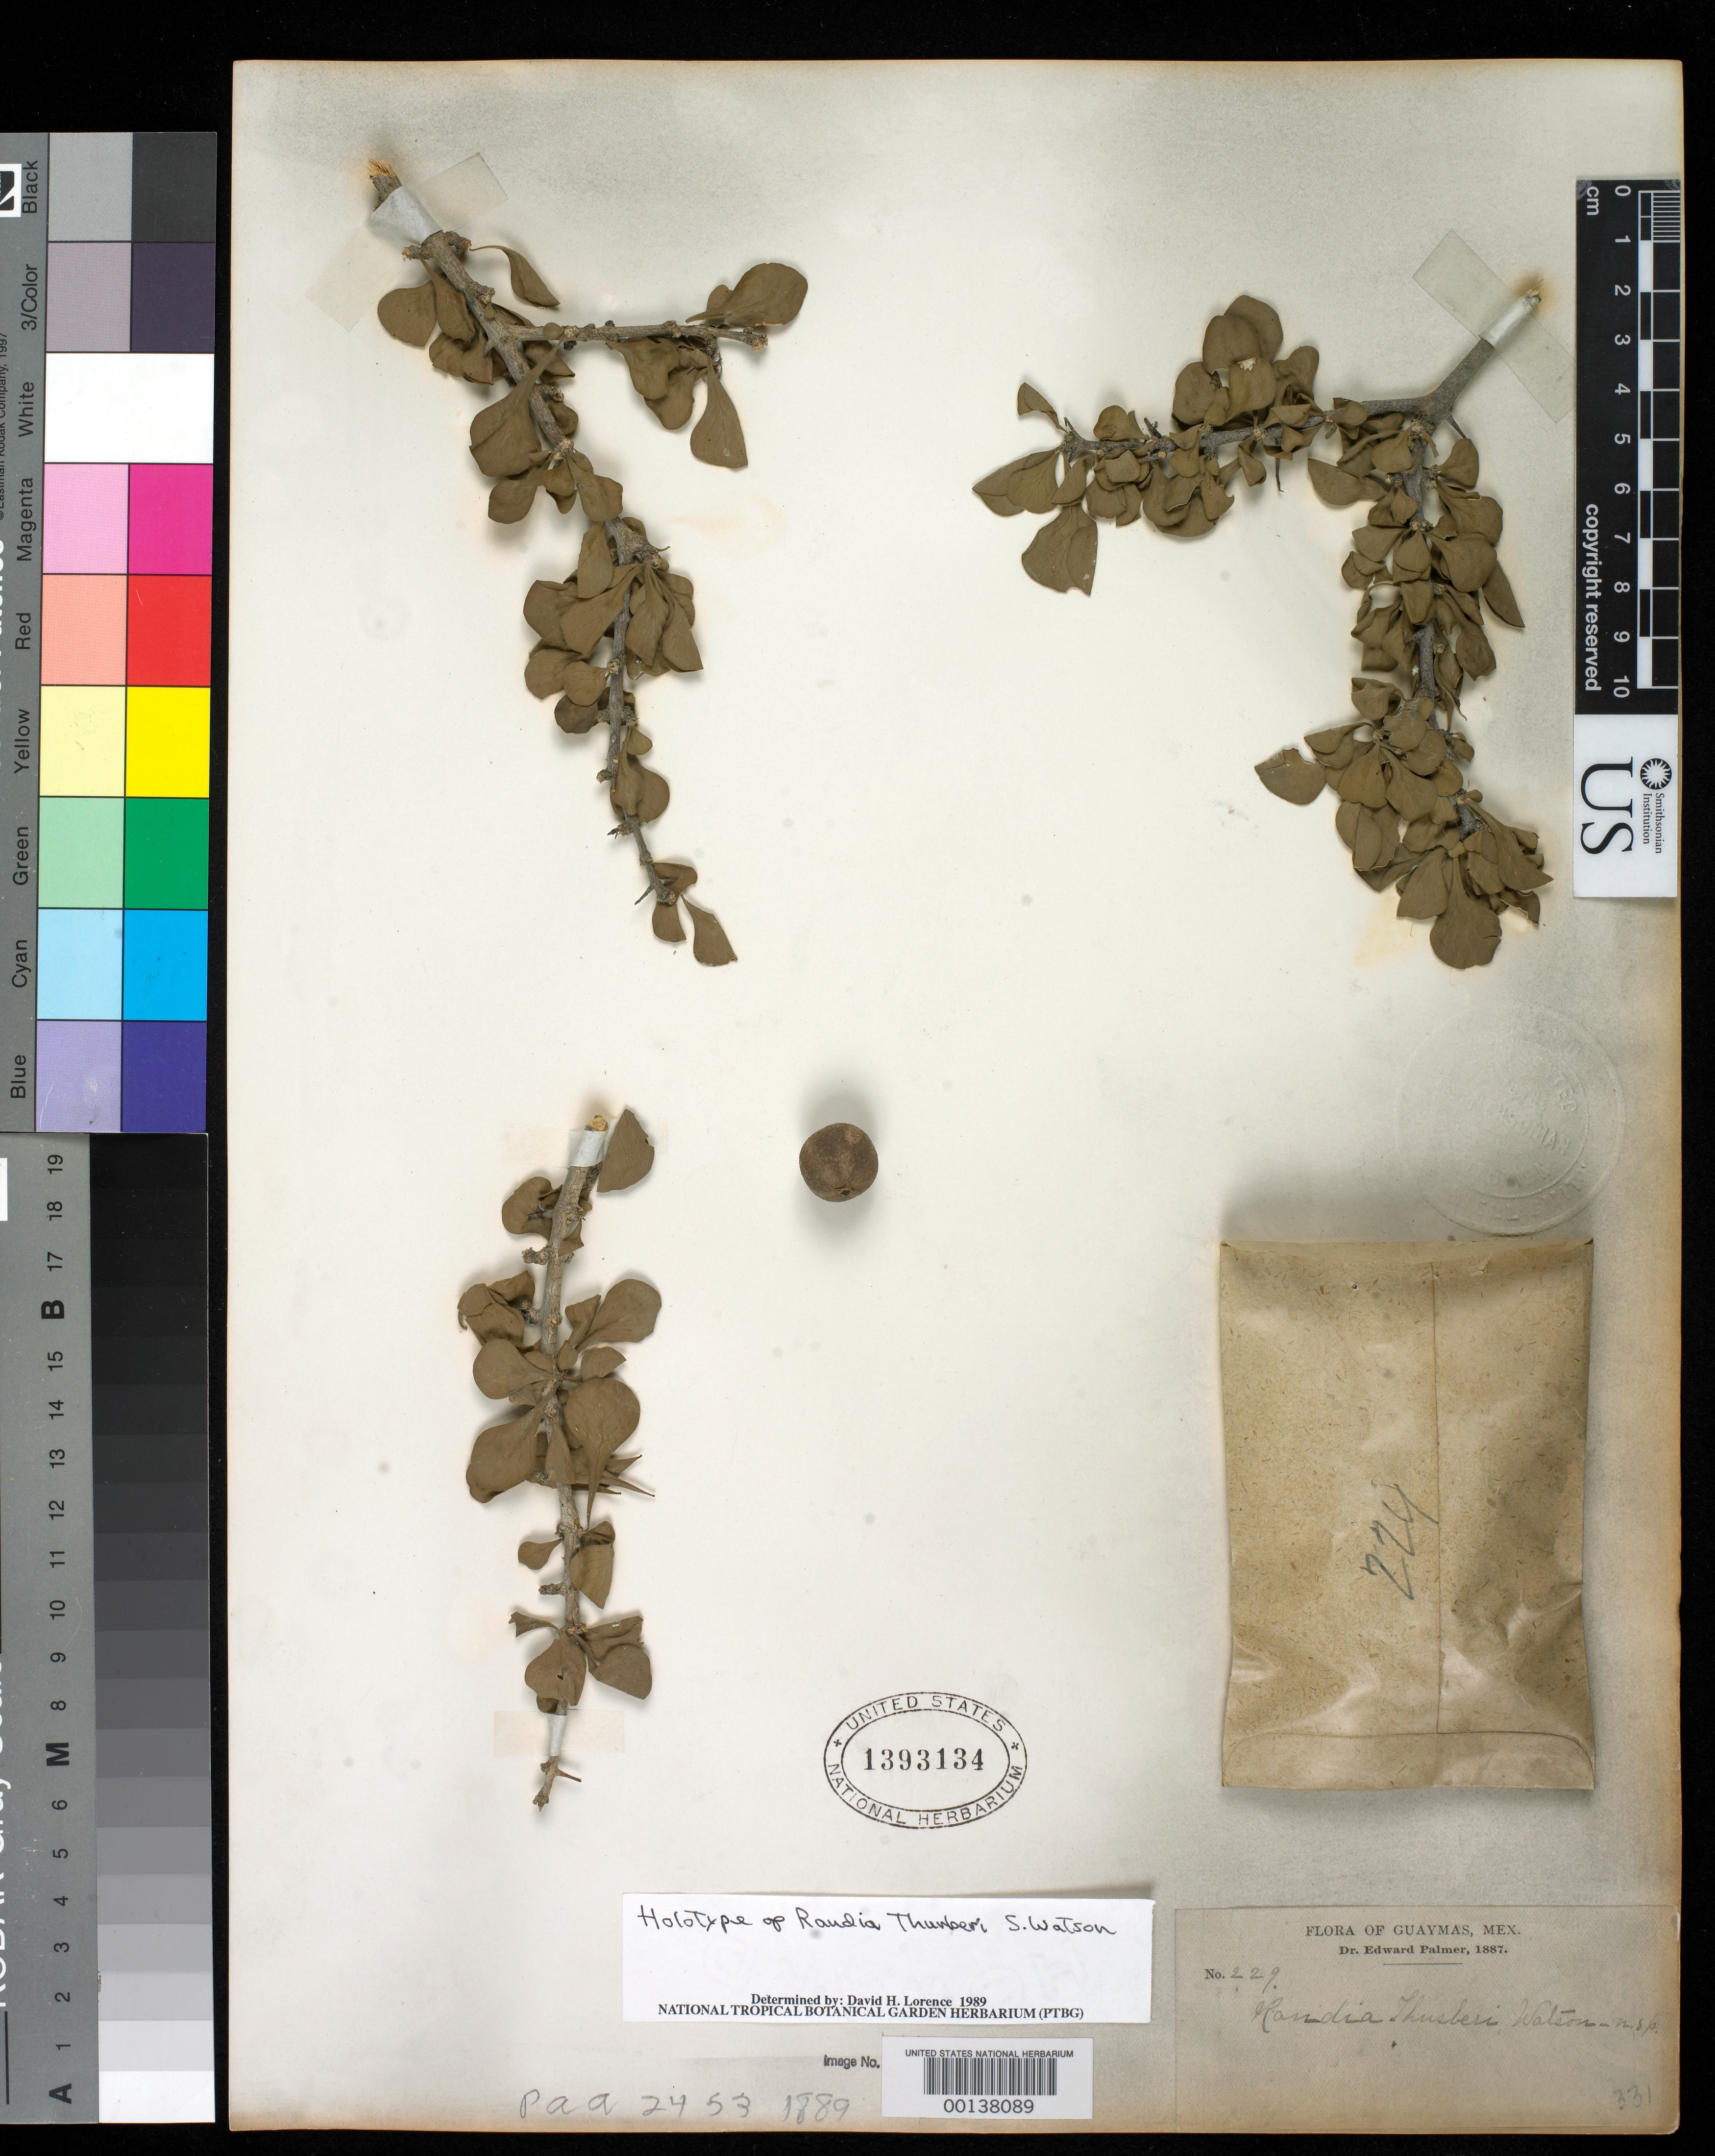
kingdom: Plantae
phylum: Tracheophyta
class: Magnoliopsida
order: Gentianales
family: Rubiaceae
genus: Randia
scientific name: Randia thurberi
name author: S. Watson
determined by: Lorence, David H., (PTBG), National Tropical Botanical Garden (UNITED STATES)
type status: Lectotype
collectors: E. Palmer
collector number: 229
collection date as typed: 1887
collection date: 1887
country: Mexico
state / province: Sonora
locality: Guaymas.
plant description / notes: This US sheet (USNH 1393134) annotated (1989) and cited (1999, Nomenclator) by D.H. Lorence as "holotype". Protologue also cites Thurber (s.n.), "on the hills between Rayon and Ures, Oct., 1851".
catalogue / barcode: US 1393134